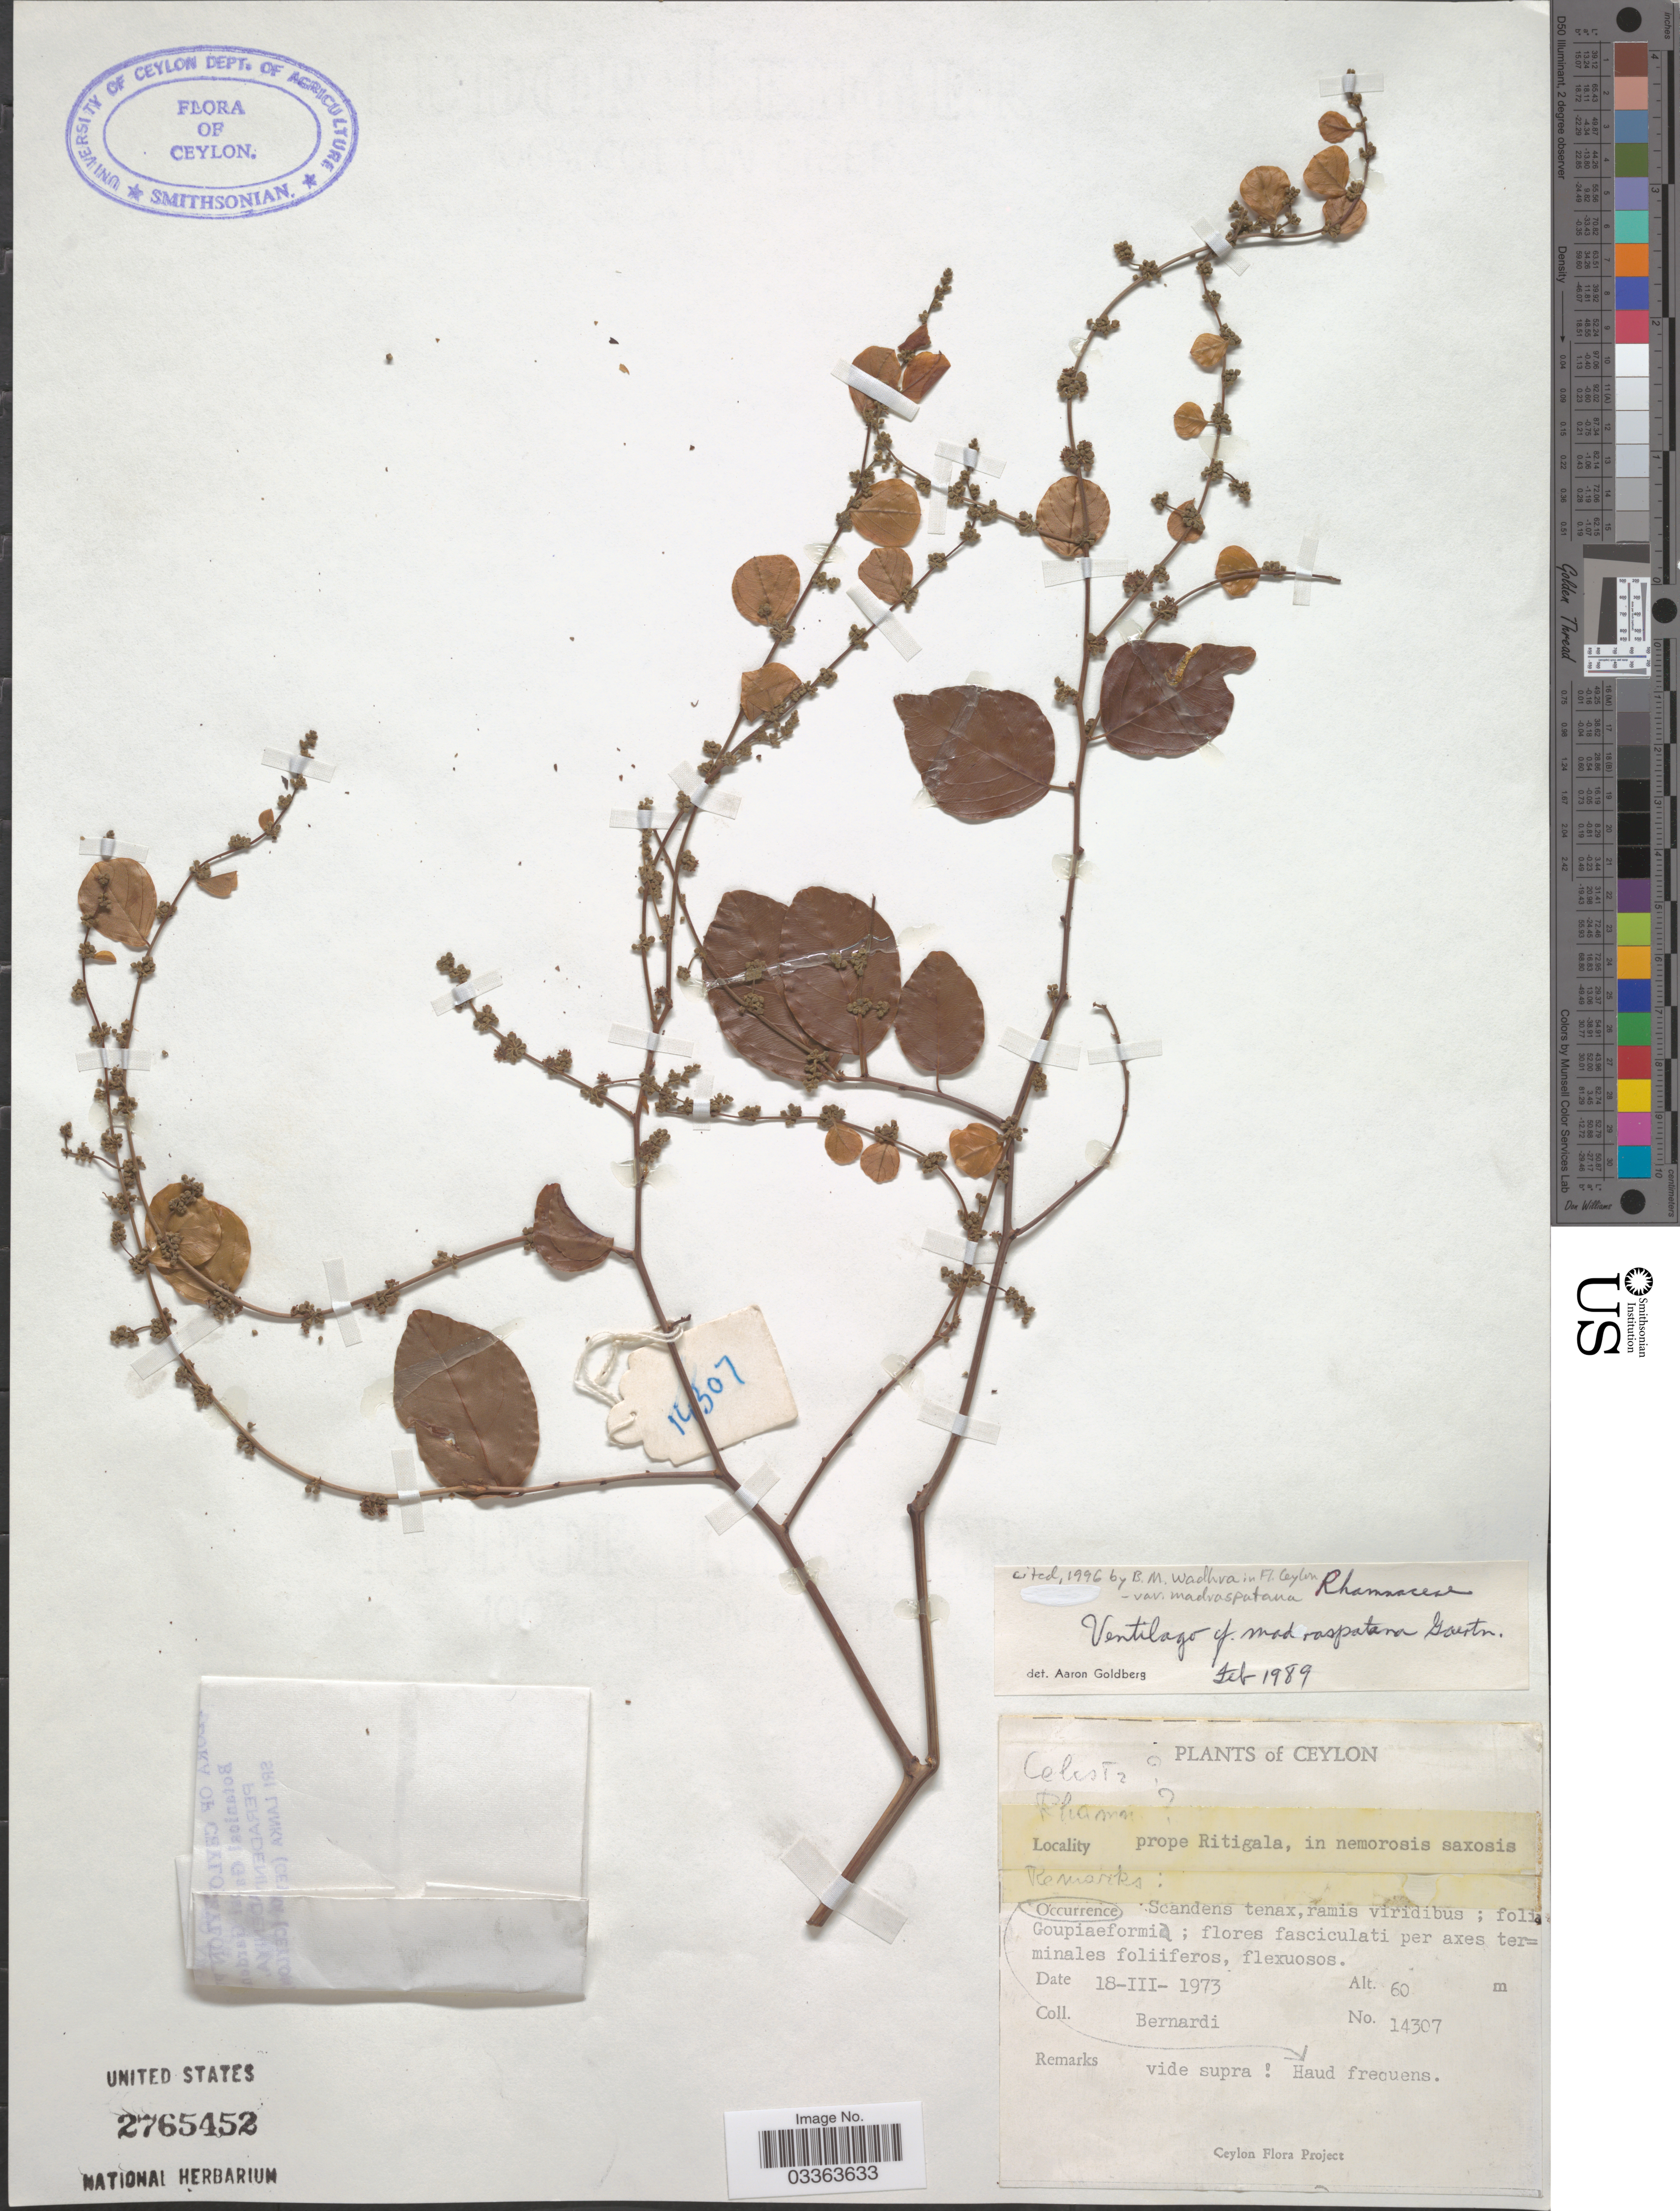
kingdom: Plantae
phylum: Tracheophyta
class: Magnoliopsida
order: Rosales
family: Rhamnaceae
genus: Ventilago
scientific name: Ventilago madraspatana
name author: Gaertn.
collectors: Bernardi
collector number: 14307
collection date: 1973-03-18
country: Sri Lanka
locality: Ceylon. Prope Ritigala.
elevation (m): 60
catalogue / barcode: US 2765452